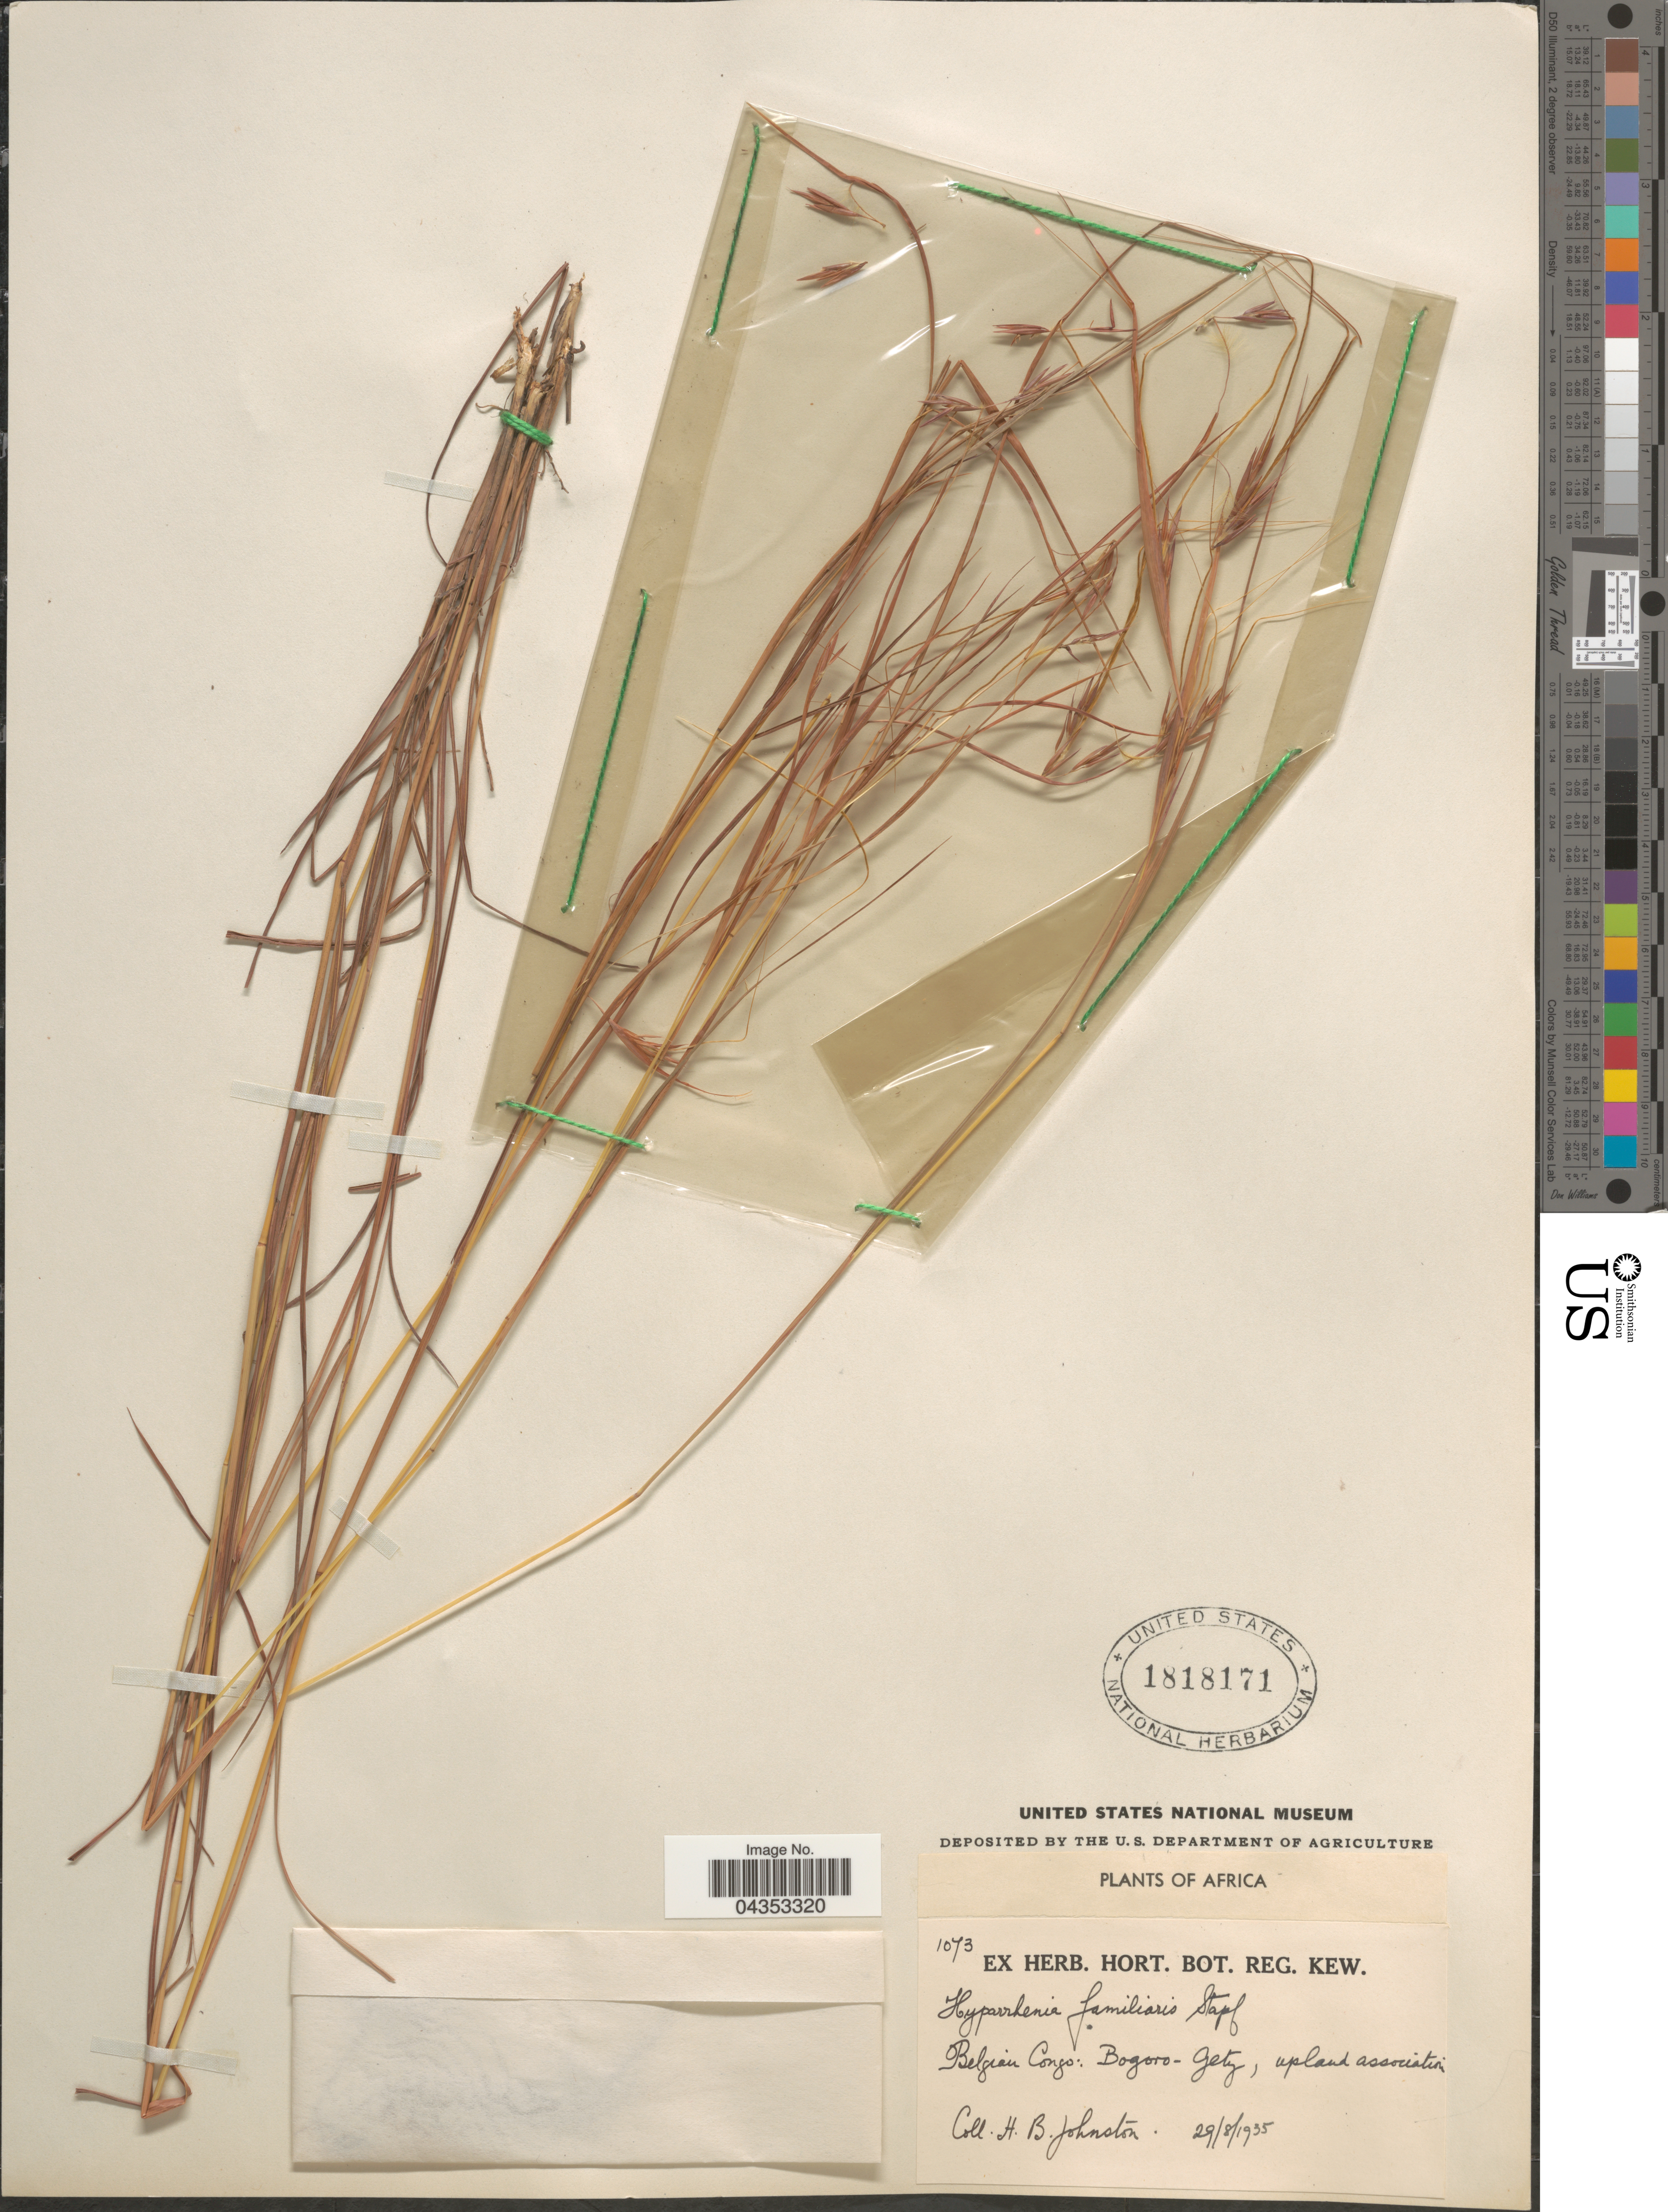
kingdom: Plantae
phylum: Tracheophyta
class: Liliopsida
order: Poales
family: Poaceae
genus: Hyparrhenia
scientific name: Hyparrhenia familiaris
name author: (Steud.) Stapf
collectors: H. B. Johnston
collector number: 1073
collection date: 1935-08-29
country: Congo, Democratic Republic of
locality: Belgian Congo: Bogoro-Gety, upland association.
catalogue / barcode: US 1818171